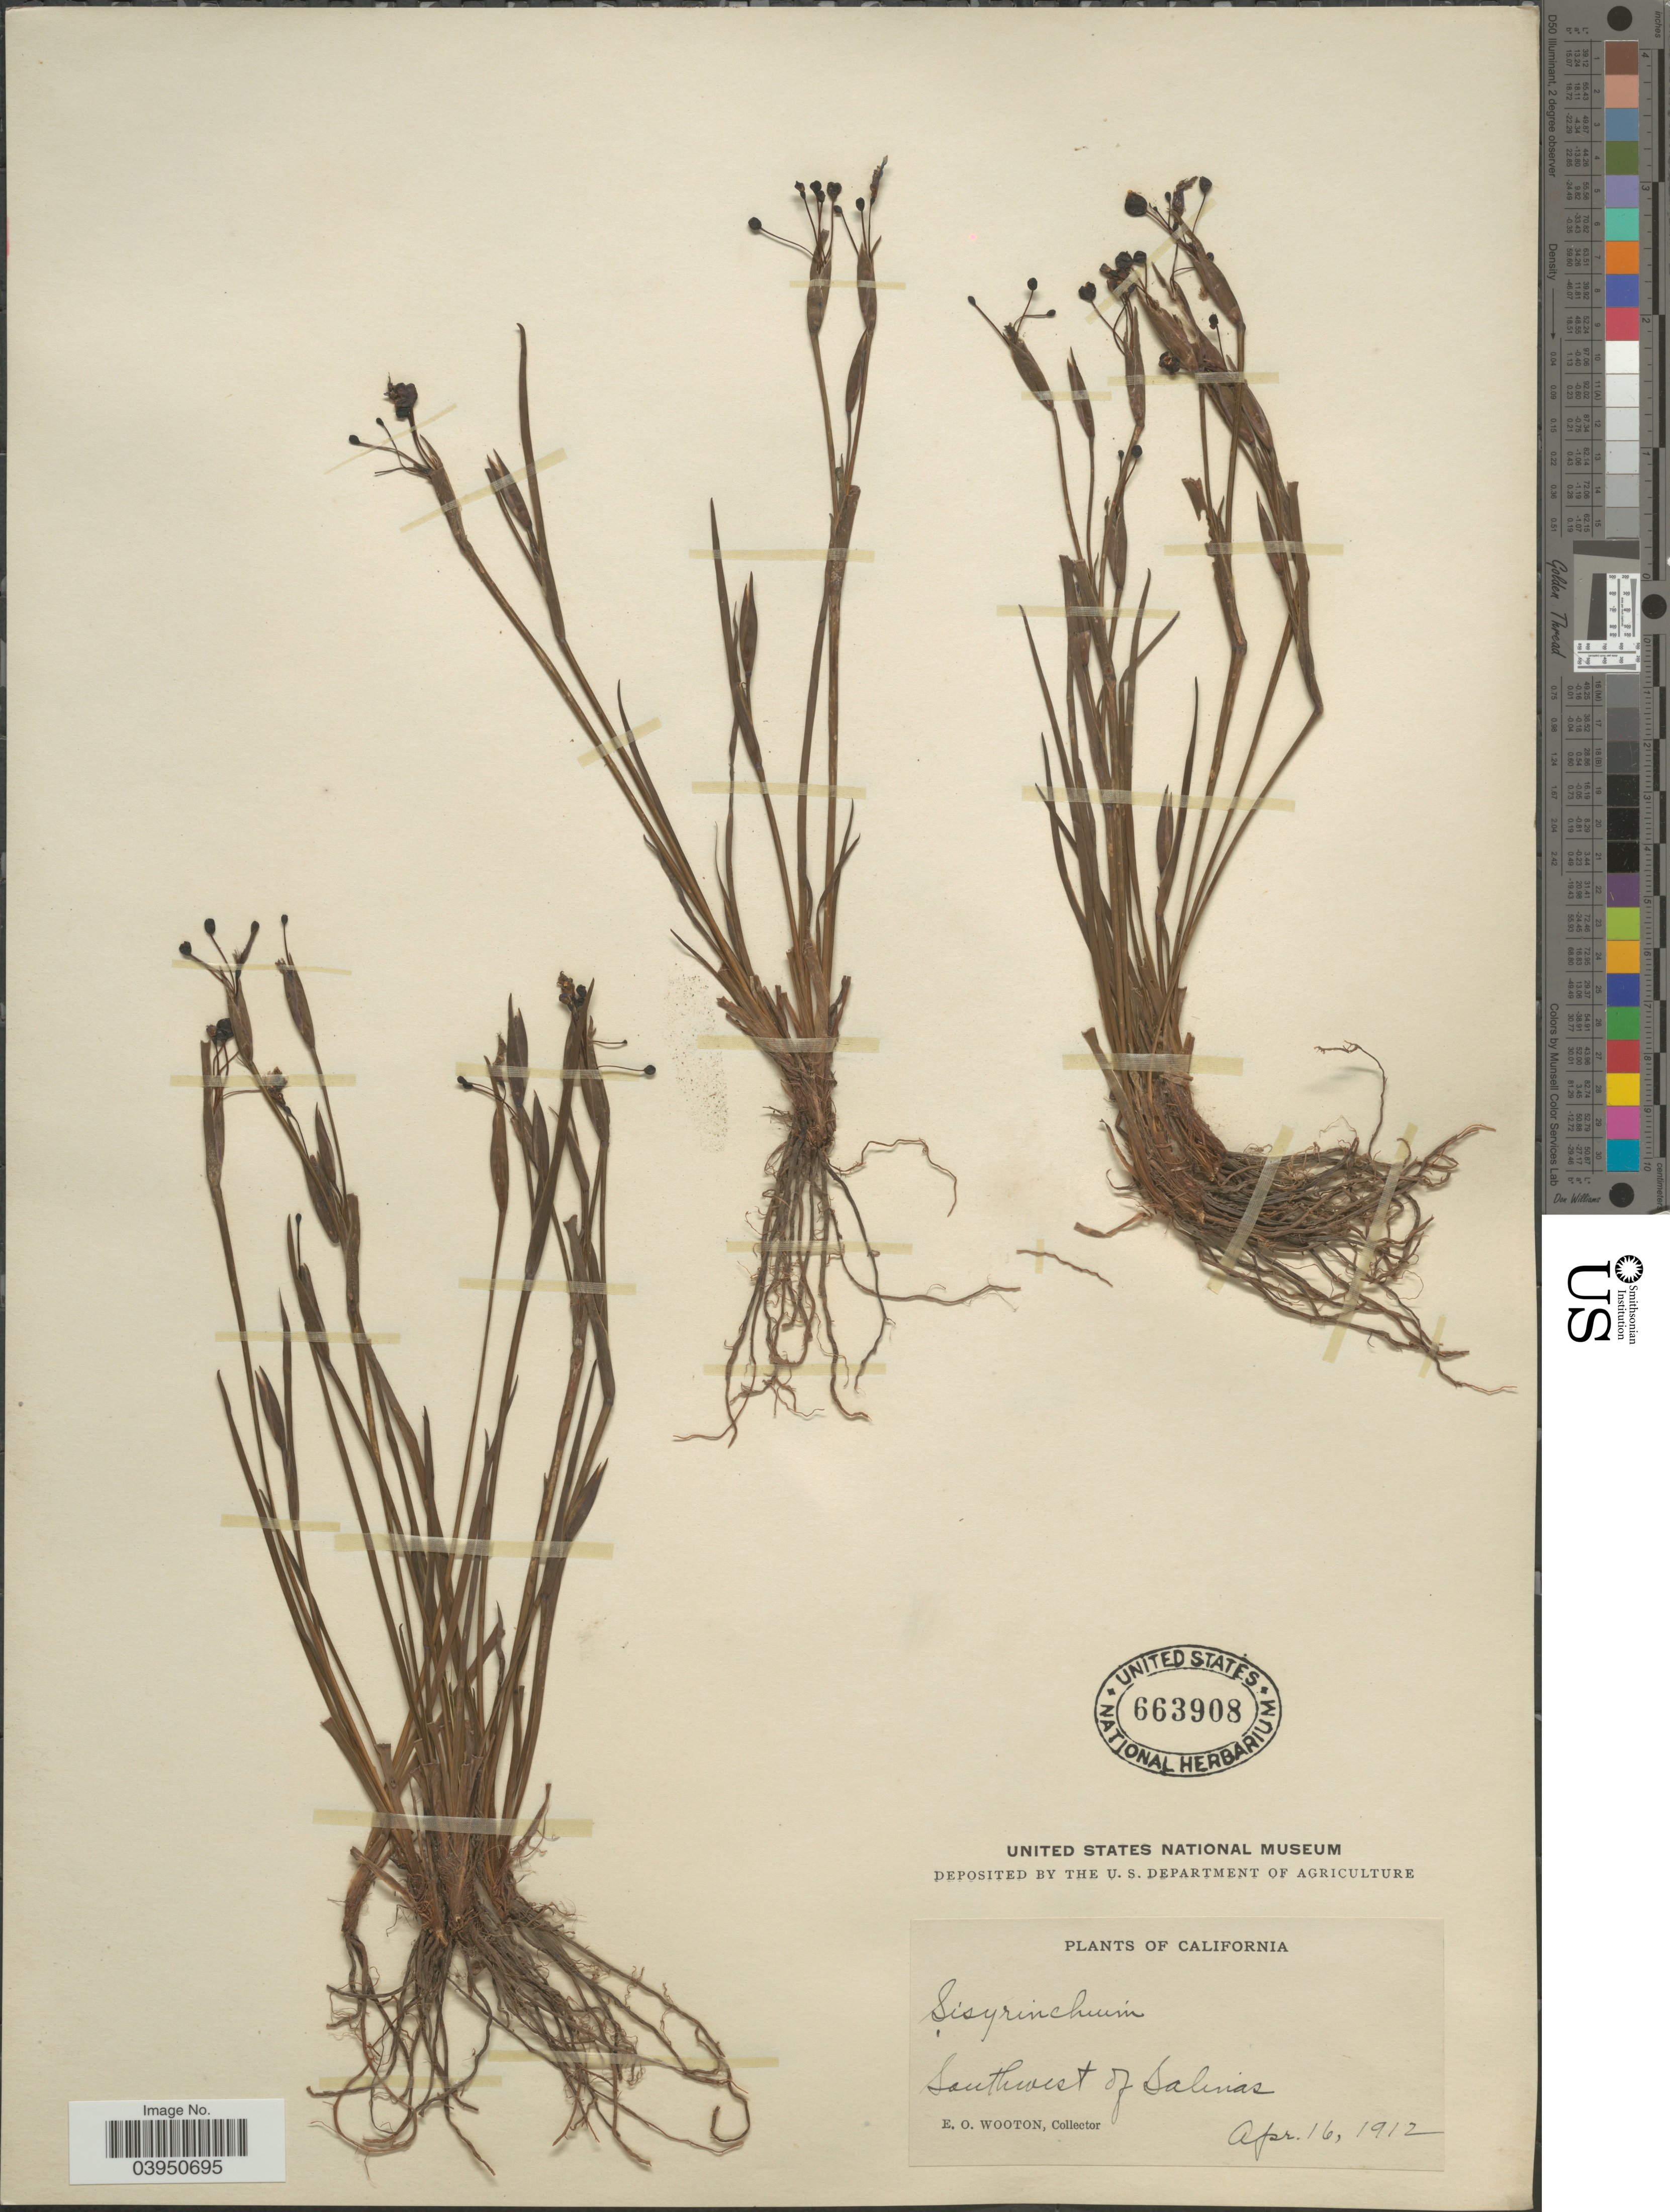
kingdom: Plantae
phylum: Tracheophyta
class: Liliopsida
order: Asparagales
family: Iridaceae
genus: Sisyrinchium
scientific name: Sisyrinchium bellum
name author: S. Watson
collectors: E. O. Wooton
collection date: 1912-04-16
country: United States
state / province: California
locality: Southwest of Salinas.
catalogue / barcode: US 663908